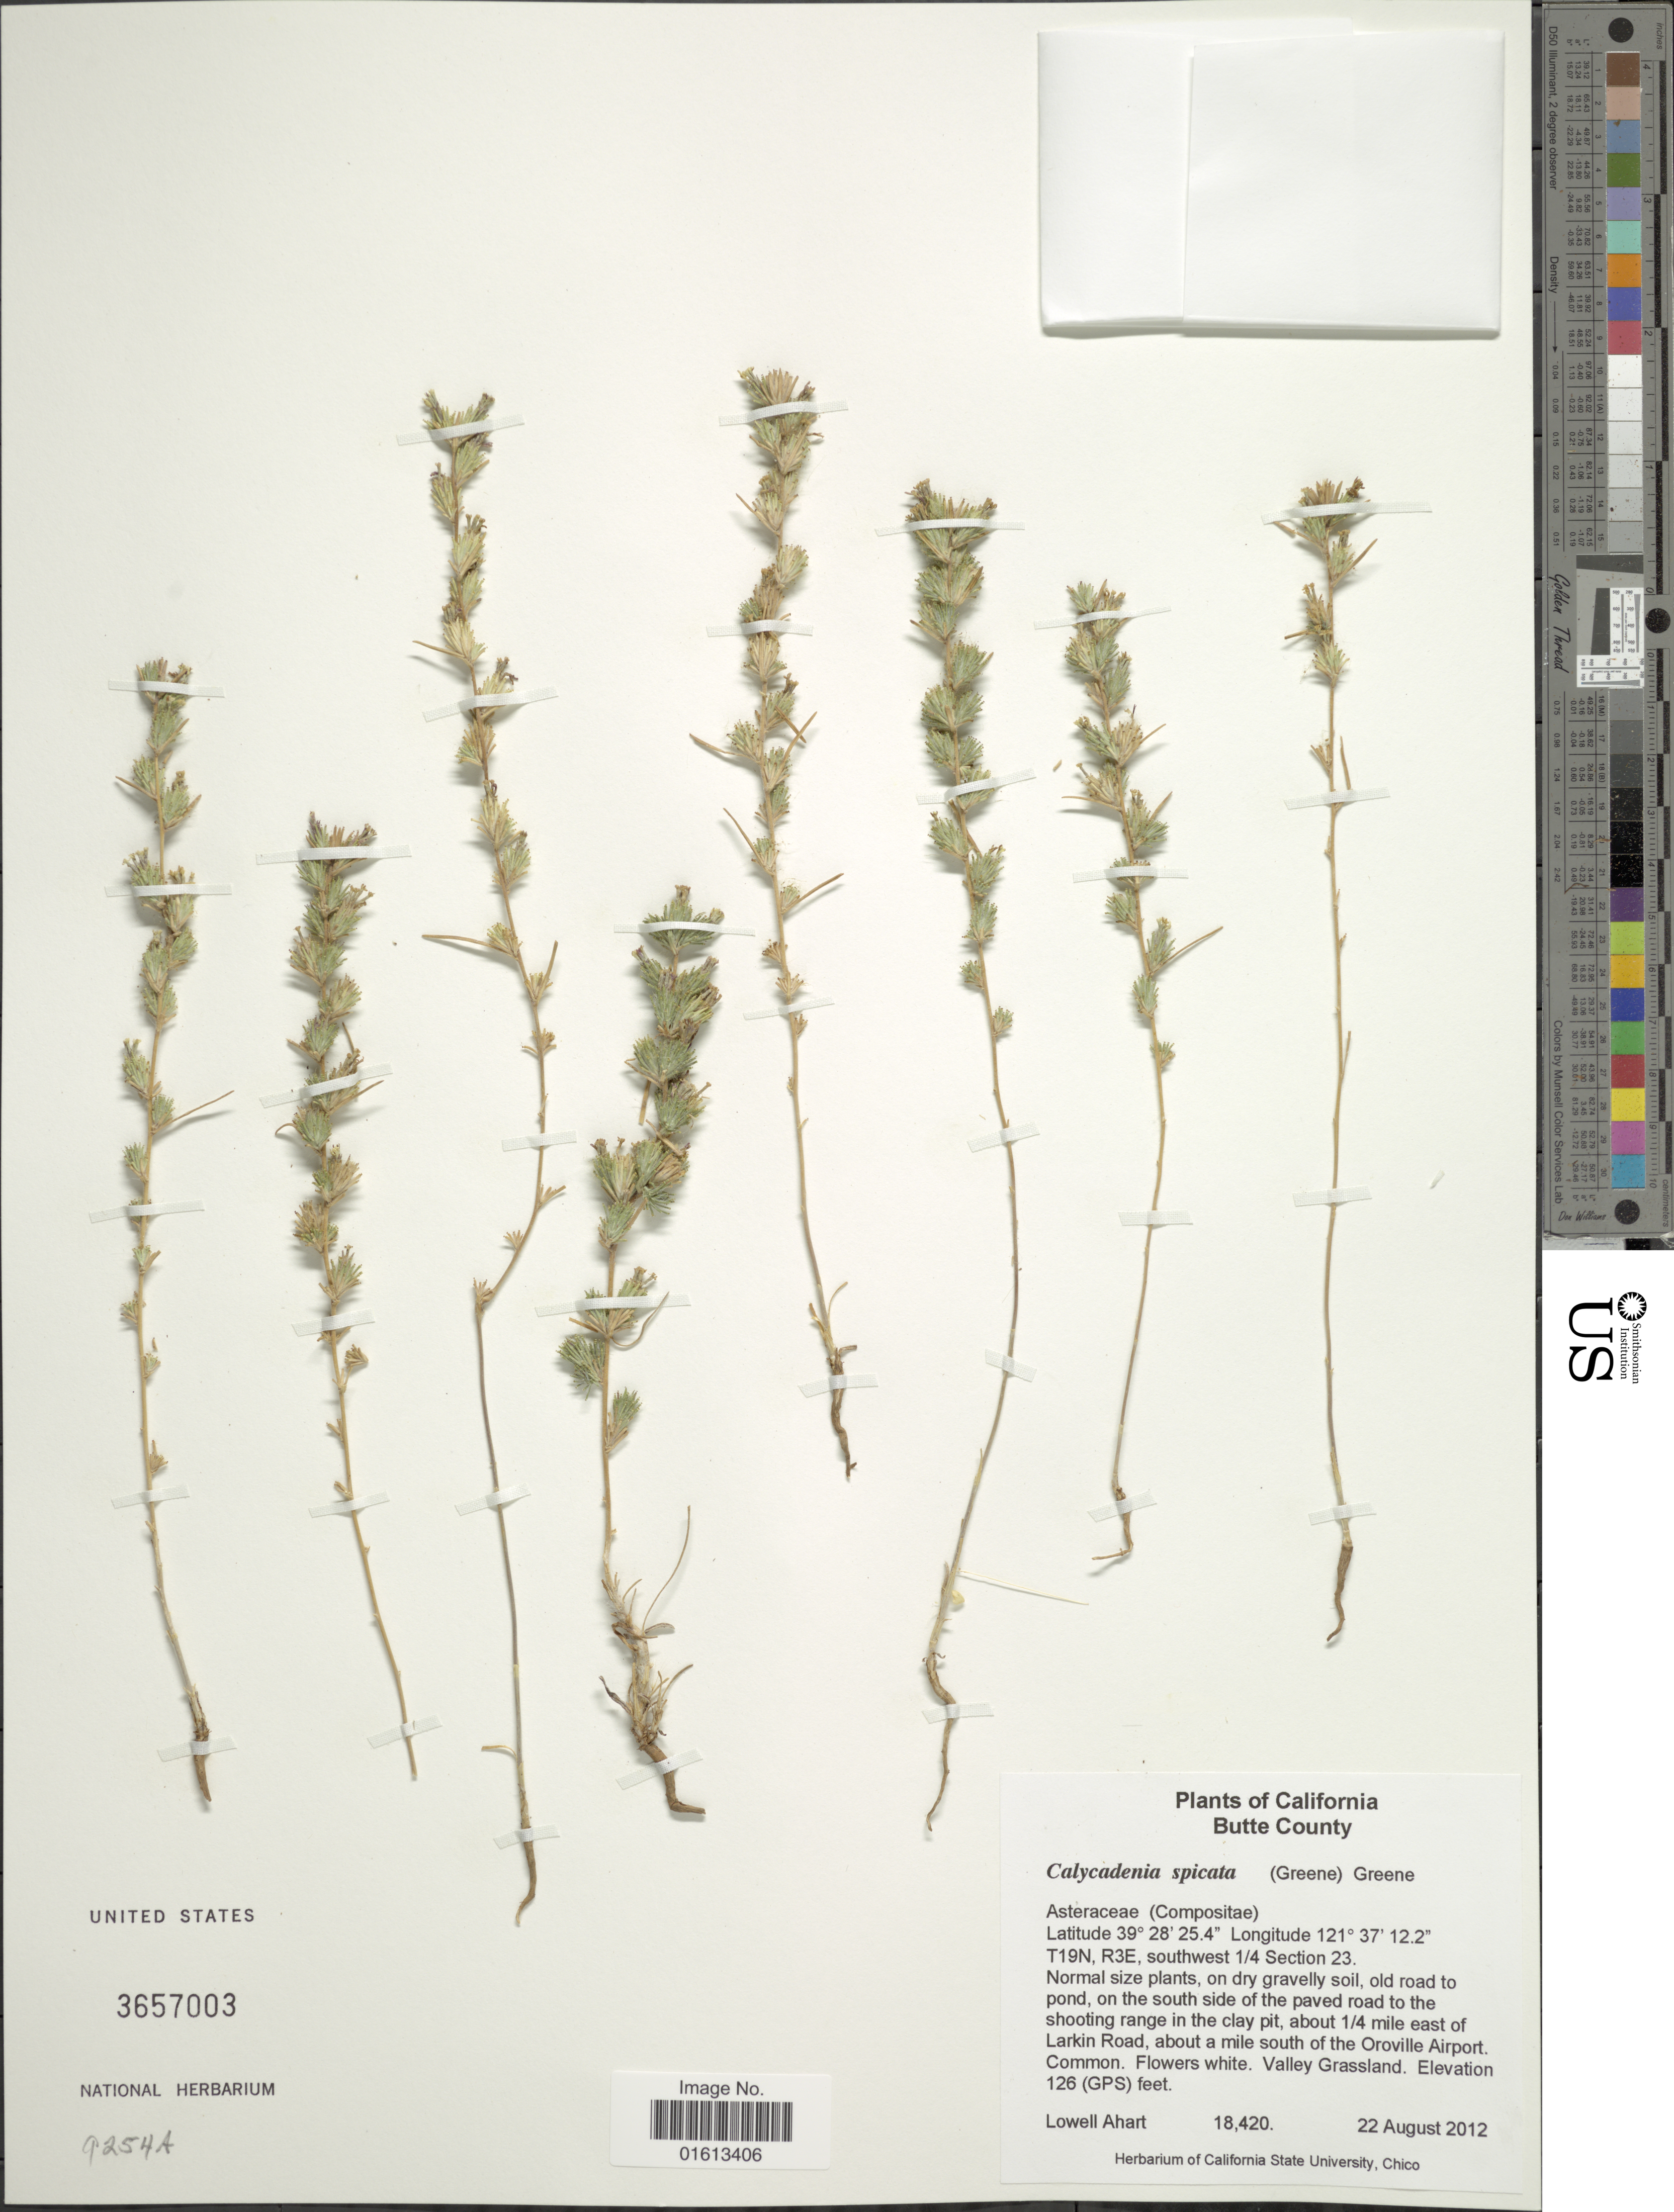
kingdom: Plantae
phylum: Tracheophyta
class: Magnoliopsida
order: Asterales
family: Asteraceae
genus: Calycadenia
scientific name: Calycadenia spicata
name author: (Greene) Greene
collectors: L. Ahart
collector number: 18420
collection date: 2012-08-22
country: United States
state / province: California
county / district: Butte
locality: Butte County, on the south side of the paved road to the shooting range in the clay pit, about 1/4 mile east of Larkin Road, about a mile south of the Oroville Airport, Valley Grassland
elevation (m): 38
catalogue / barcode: US 3657003